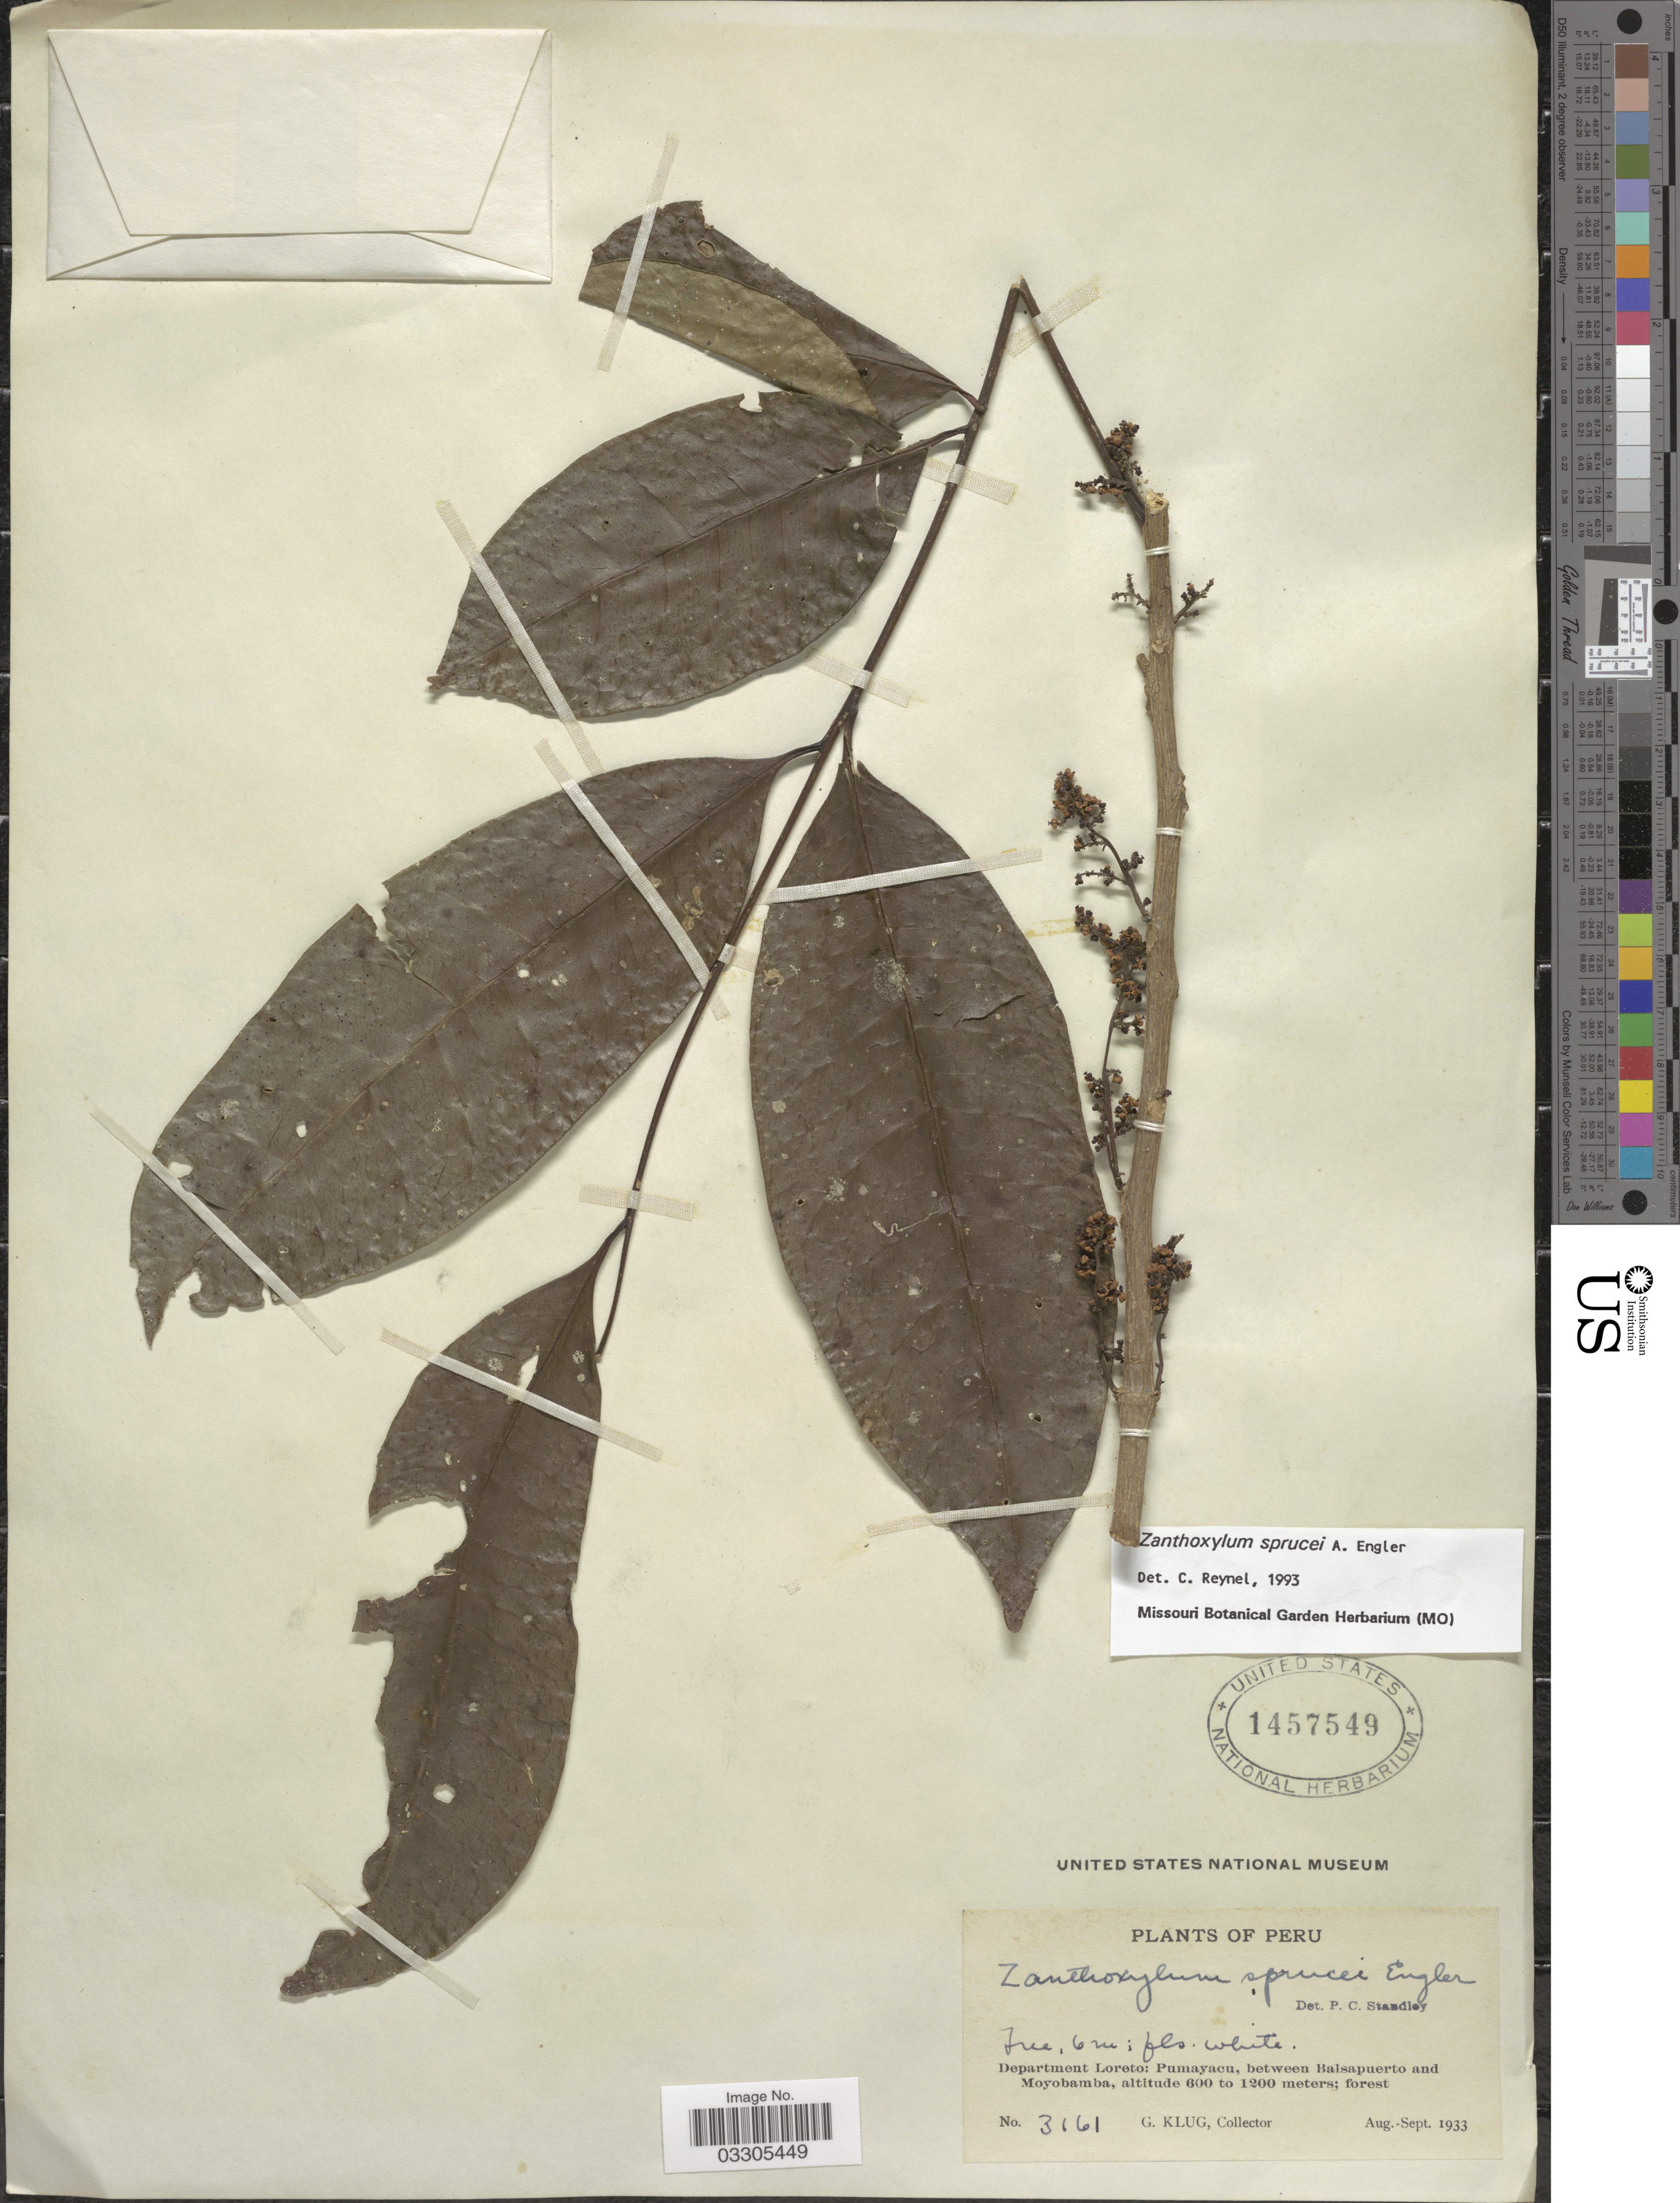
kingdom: Plantae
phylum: Tracheophyta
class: Magnoliopsida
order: Sapindales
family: Rutaceae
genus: Zanthoxylum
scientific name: Zanthoxylum sprucei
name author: Engl.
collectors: G. Klug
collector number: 3161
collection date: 1933-08/1933-09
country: Peru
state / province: Loreto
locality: Department Loreto: Pumayacu, between Balsapuerto and Moyobamba.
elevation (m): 600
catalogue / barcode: US 1457549